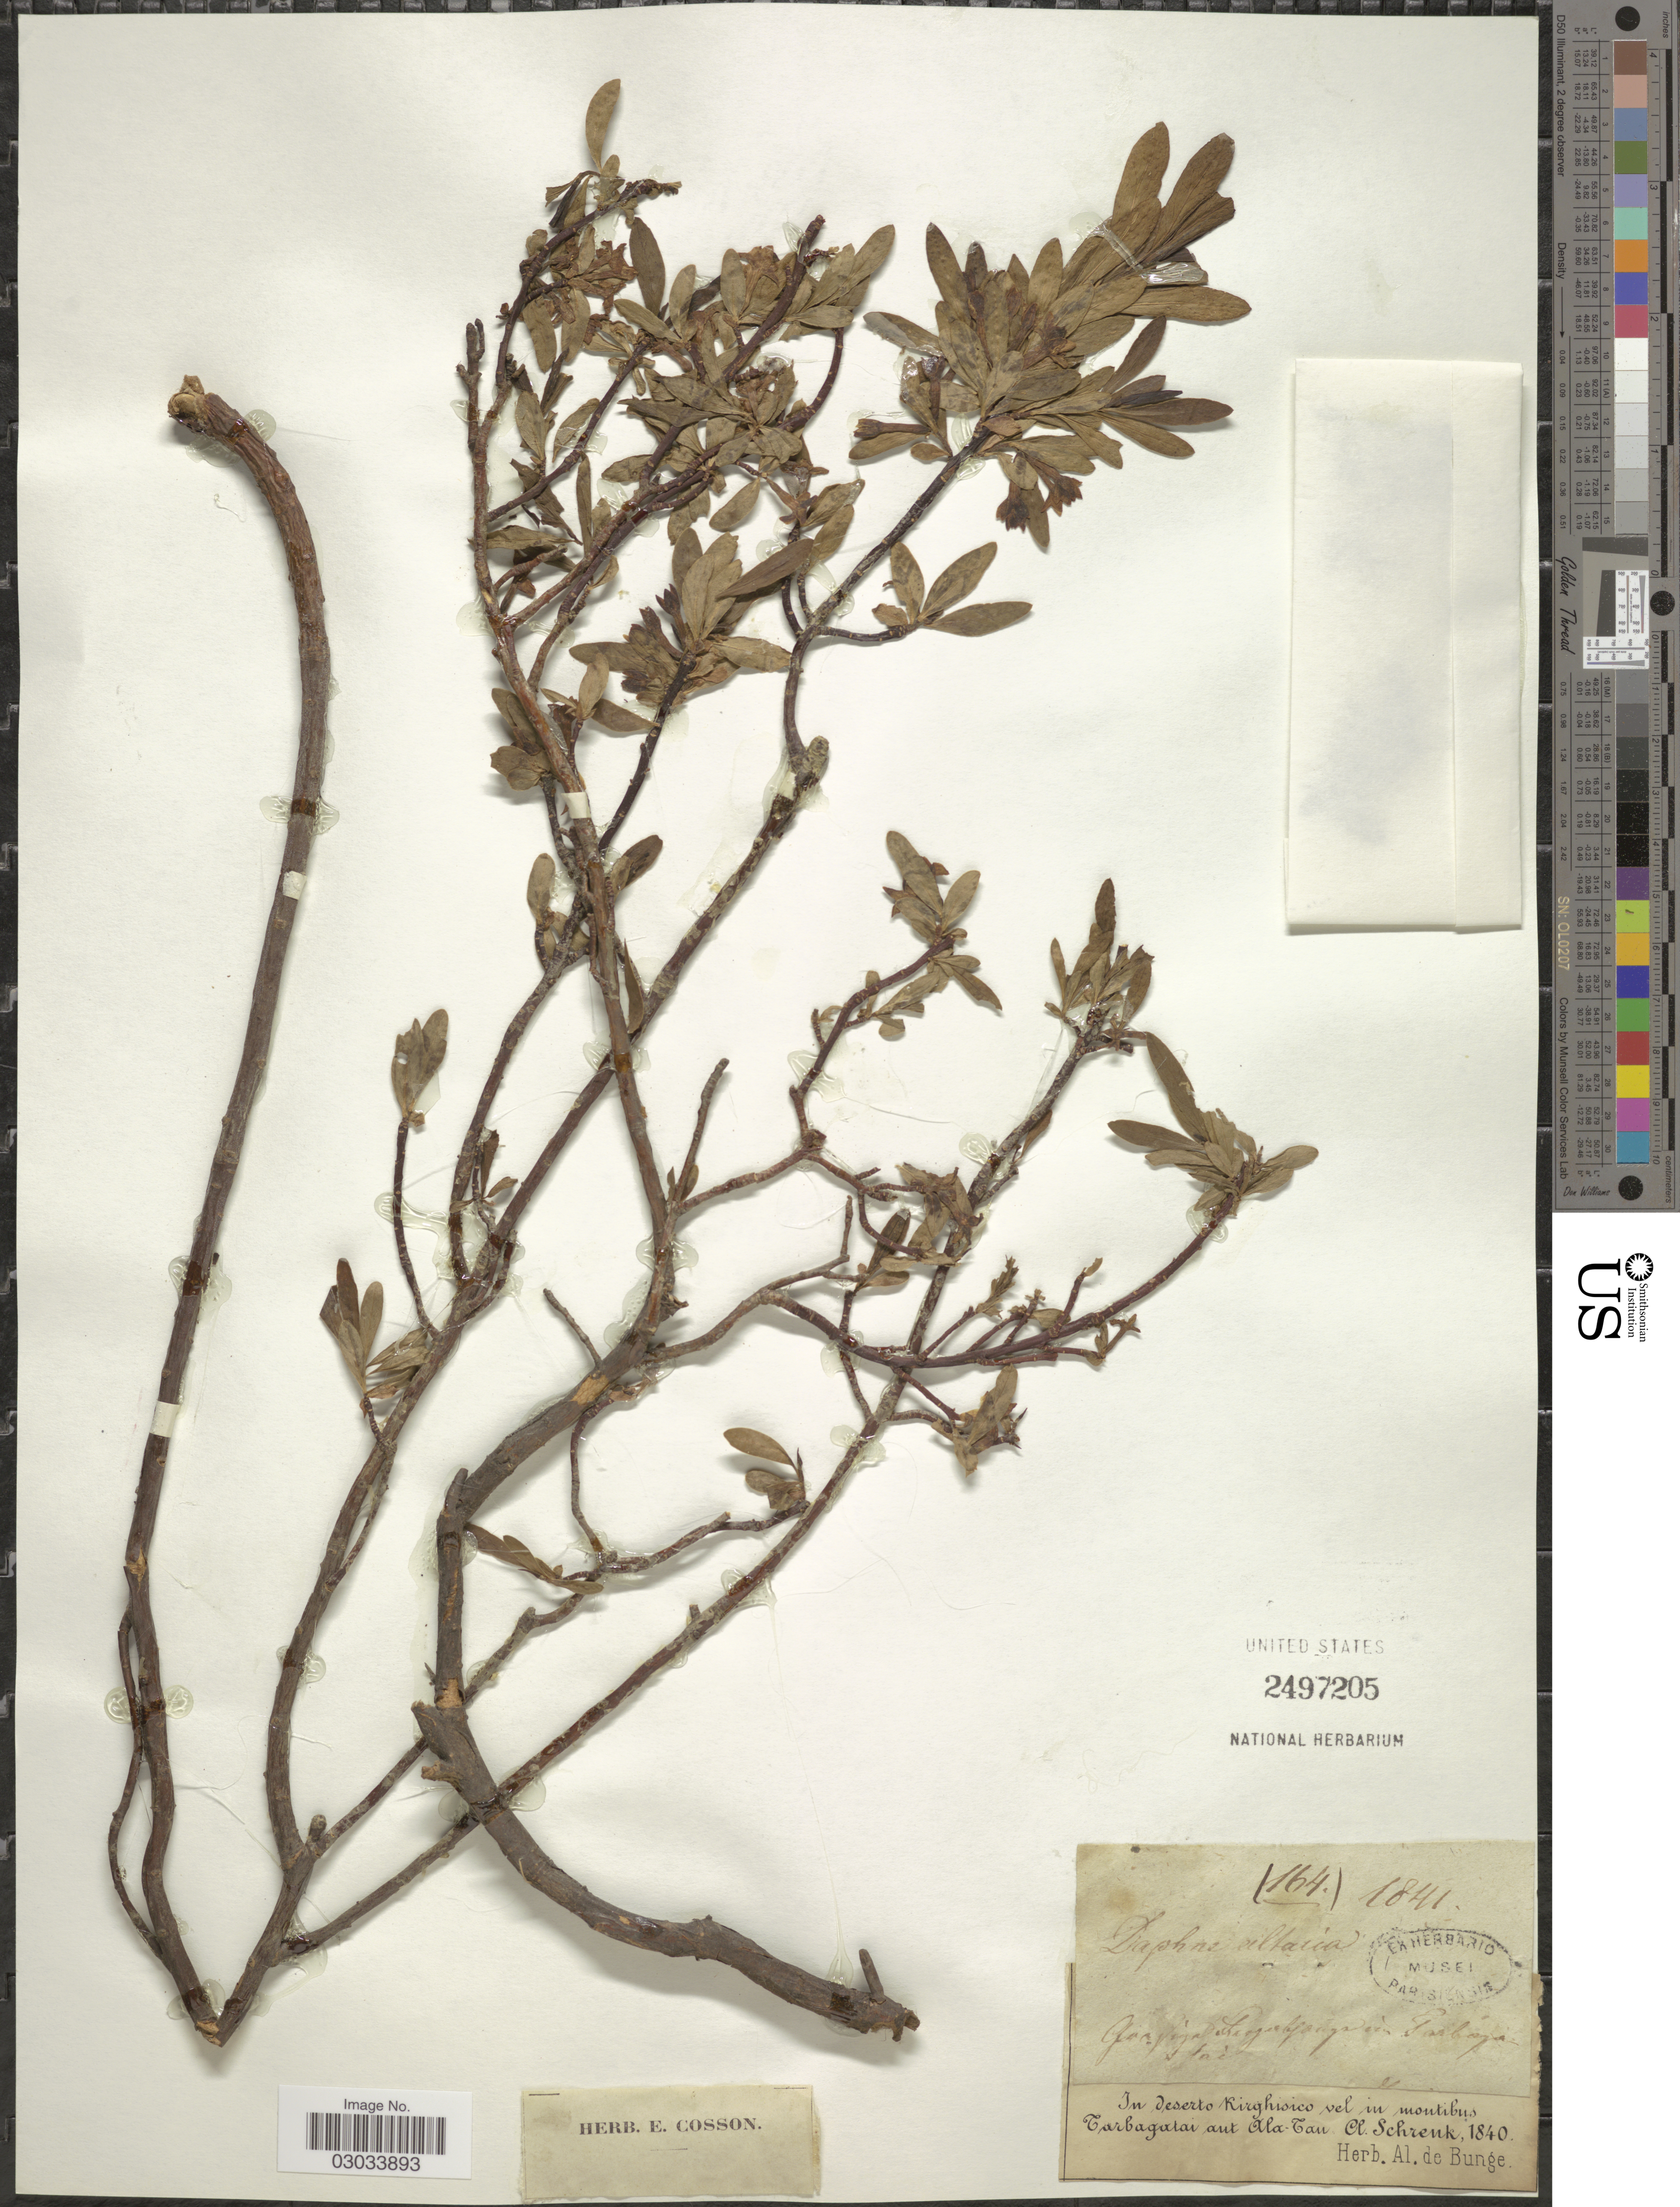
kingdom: Plantae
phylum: Tracheophyta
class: Magnoliopsida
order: Malvales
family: Thymelaeaceae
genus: Daphne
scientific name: Daphne altaica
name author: Pall.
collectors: A. Schrenk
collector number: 164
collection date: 1840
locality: In deserto Rirghisico vel in montibus Tarbagatai aut Ala-Tau.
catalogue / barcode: US 2497205